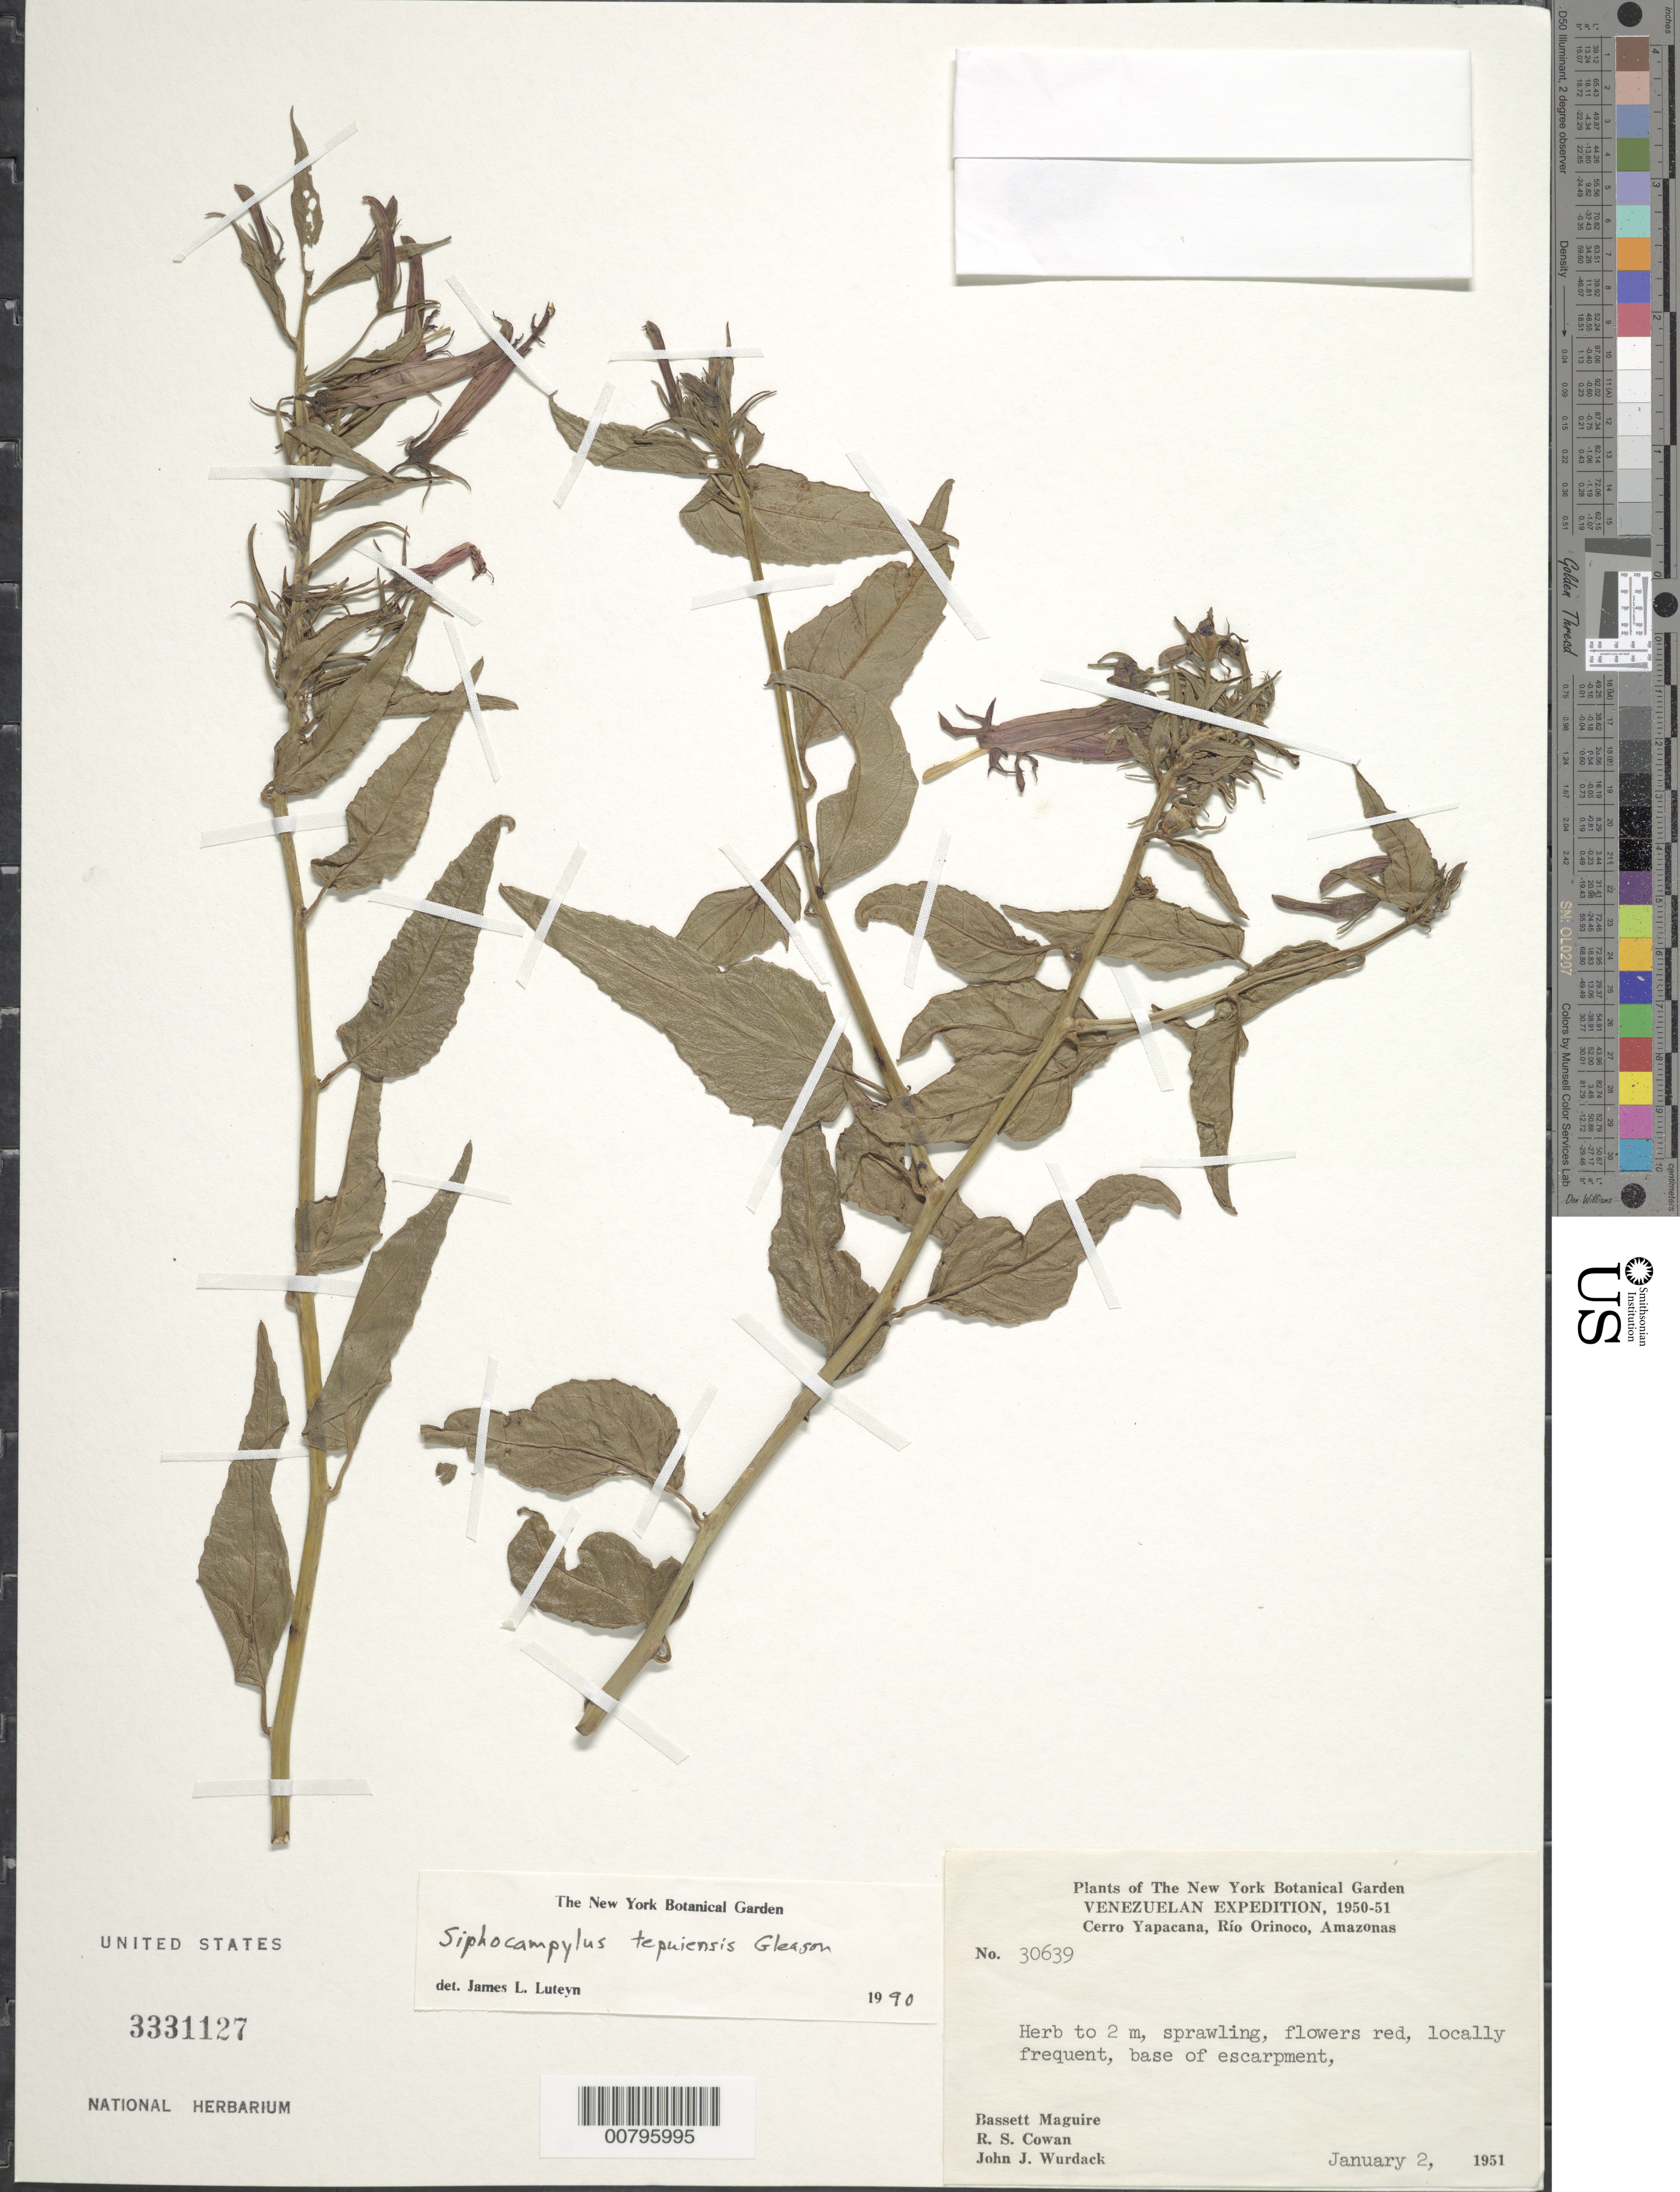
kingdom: Plantae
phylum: Tracheophyta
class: Magnoliopsida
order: Asterales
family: Campanulaceae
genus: Siphocampylus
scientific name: Siphocampylus tepuiensis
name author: Gleason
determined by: Luteyn, J. L.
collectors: B. Maguire, R. S. Cowan & J. J. Wurdack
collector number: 30639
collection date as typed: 2-Jan-51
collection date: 1951-01-02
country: Venezuela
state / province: Amazonas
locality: Cerro Yapacána, Río Orinoco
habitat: Base of escarpment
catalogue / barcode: US 3331127